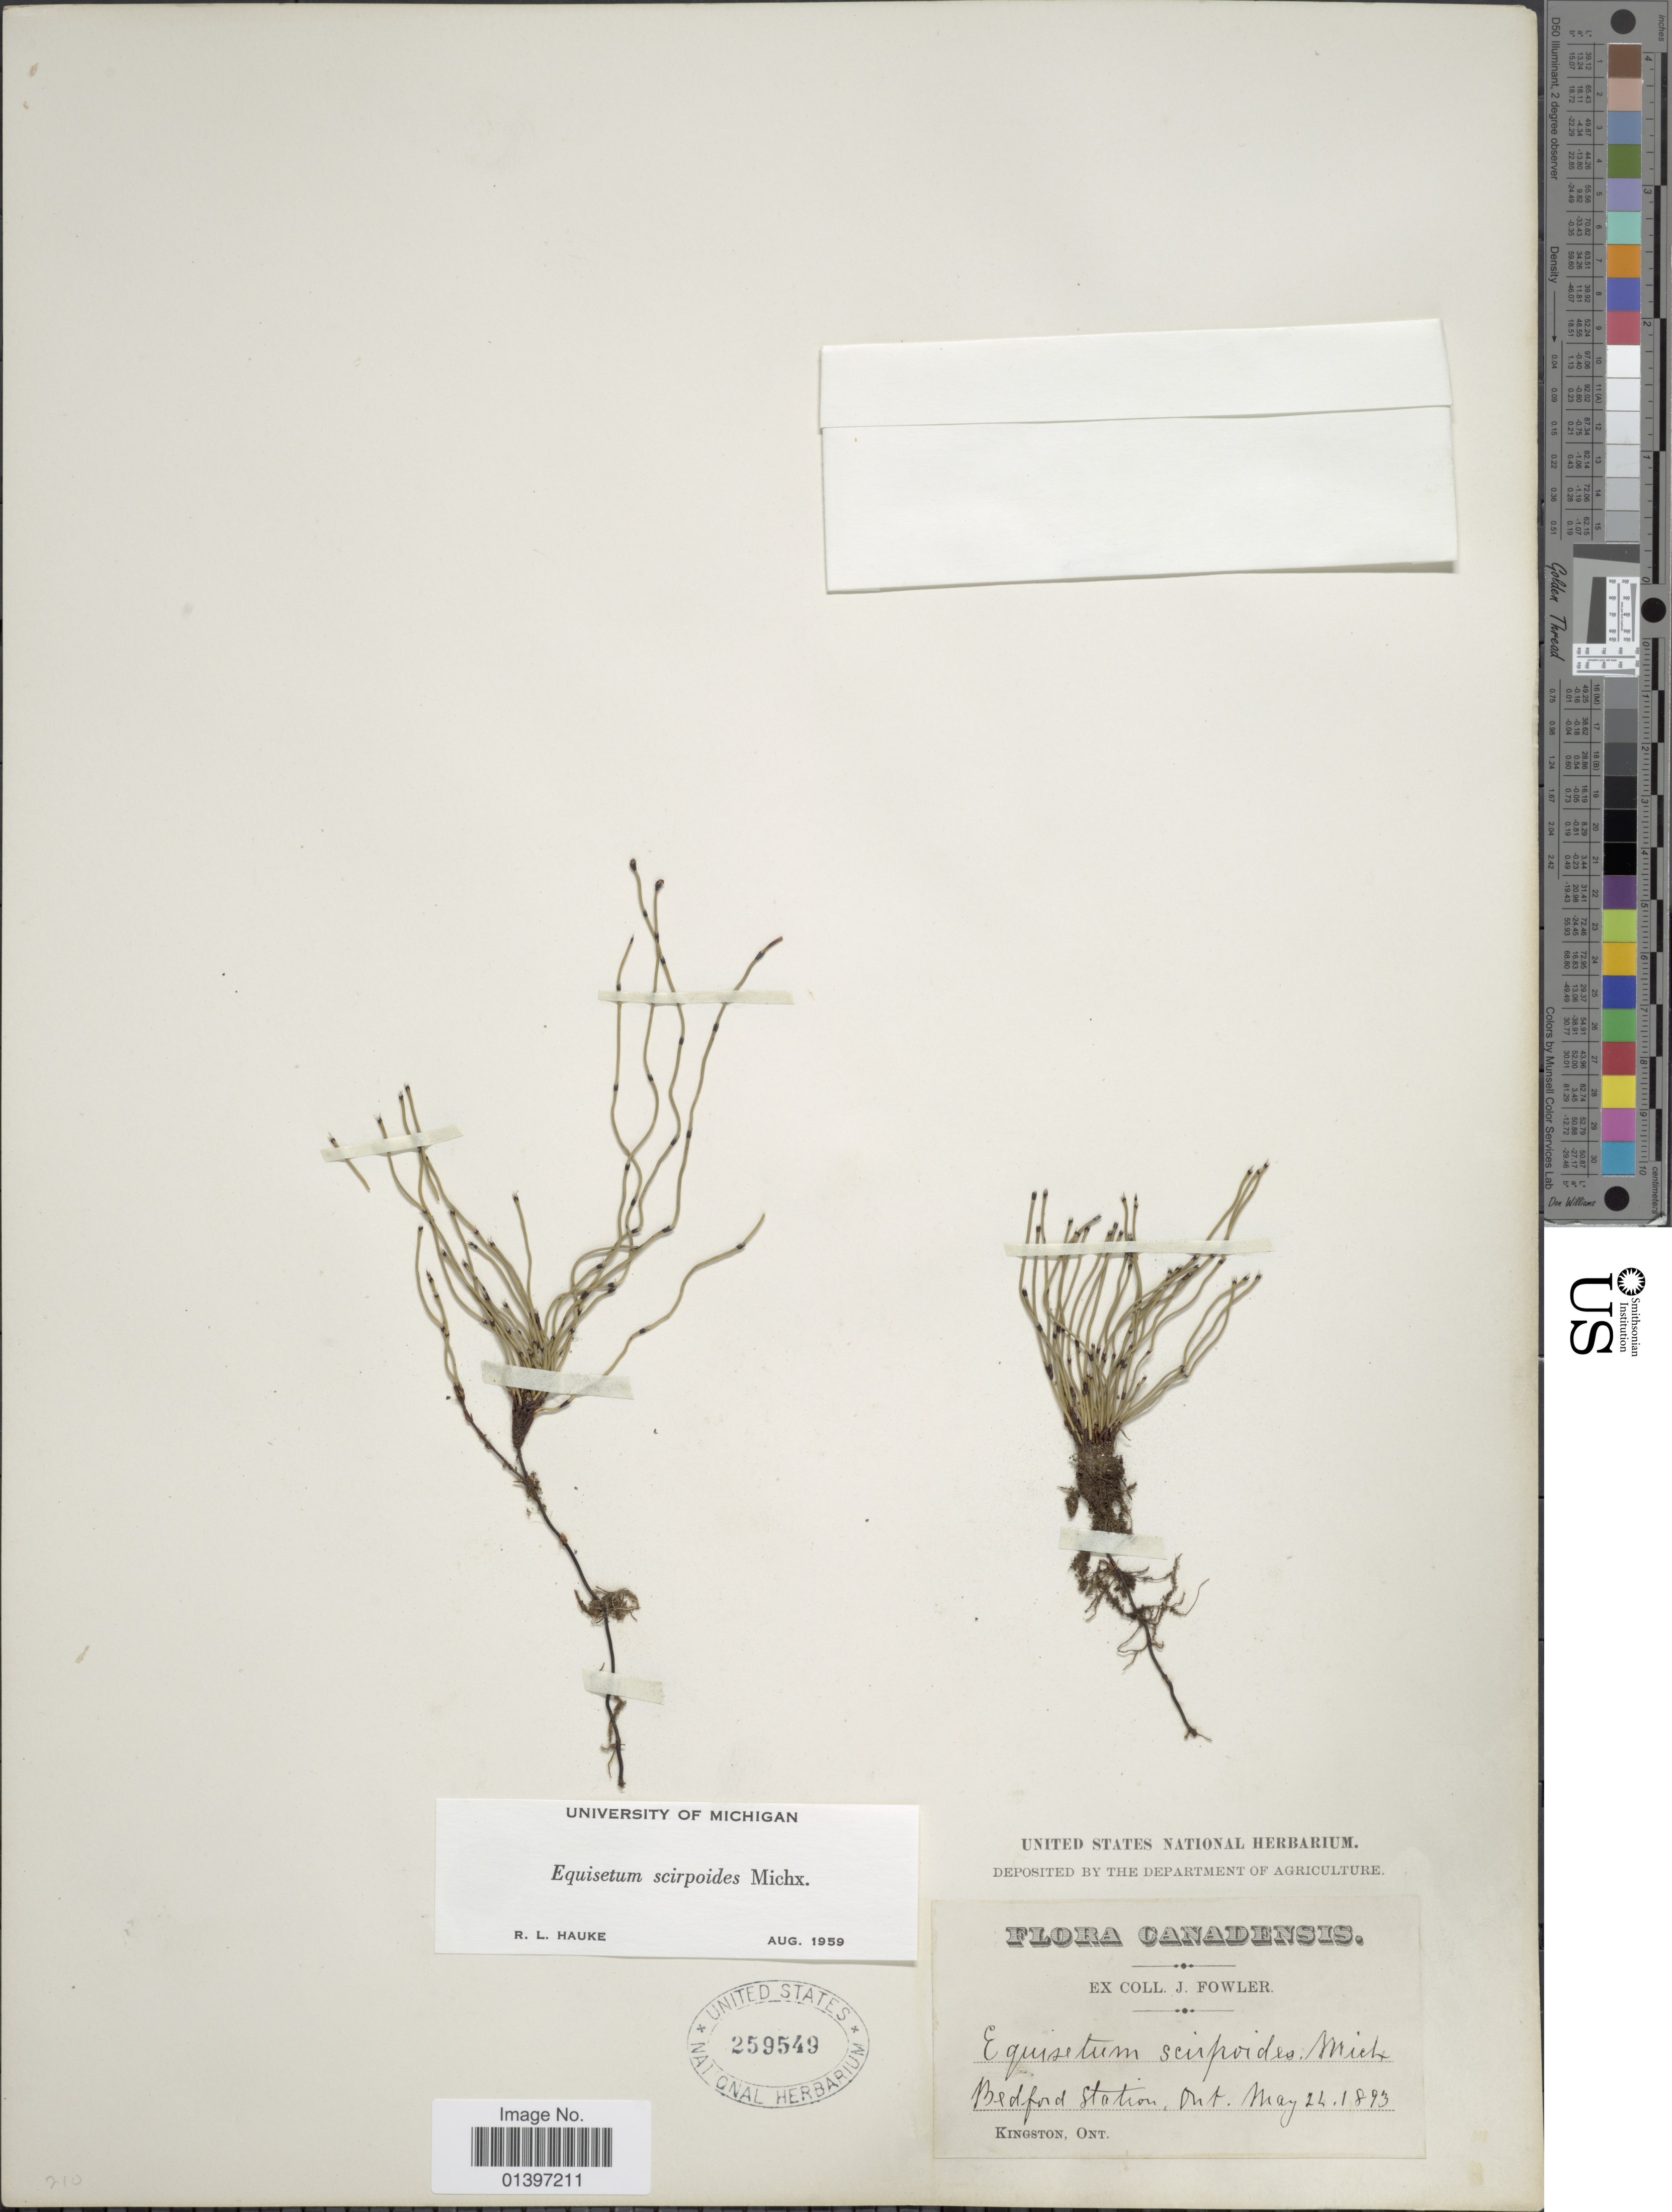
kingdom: Plantae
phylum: Tracheophyta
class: Polypodiopsida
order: Equisetales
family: Equisetaceae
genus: Equisetum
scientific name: Equisetum scirpoides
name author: Michx.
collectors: J. P. Fowler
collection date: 1893-05-24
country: Canada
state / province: Ontario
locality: Bedford Station, Ont.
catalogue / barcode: US 259549